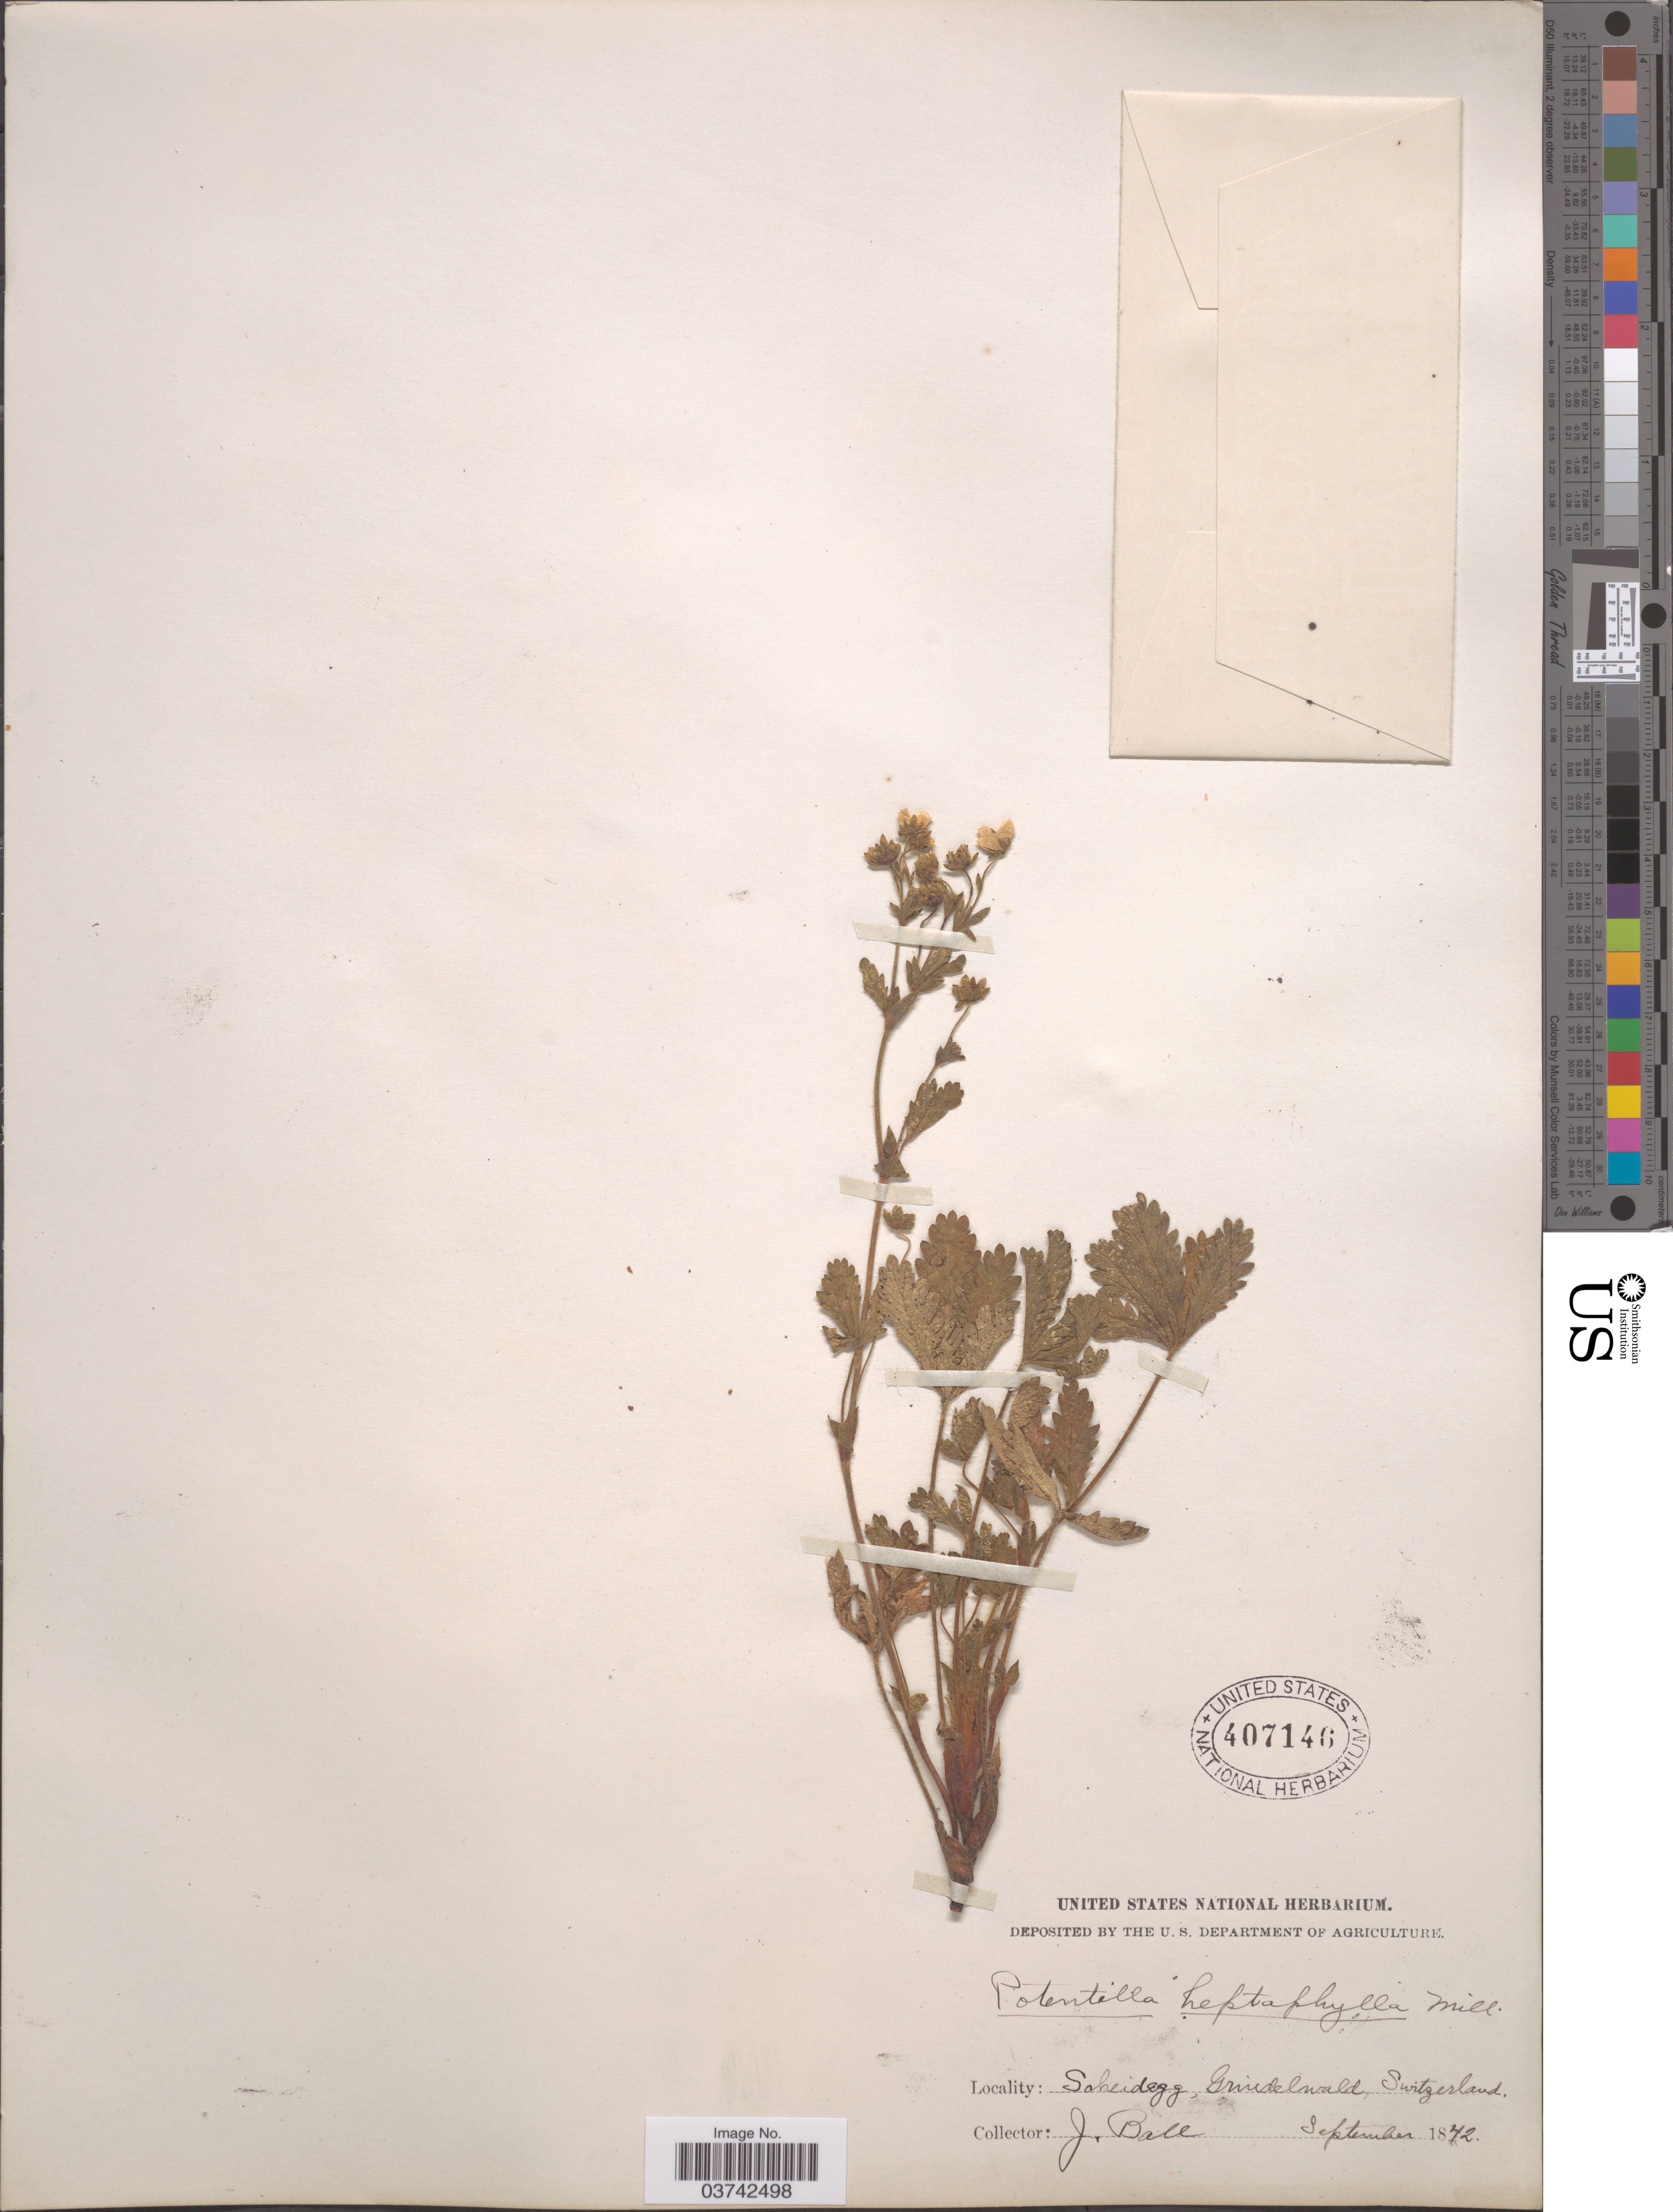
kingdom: Plantae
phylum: Tracheophyta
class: Magnoliopsida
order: Rosales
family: Rosaceae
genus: Potentilla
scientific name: Potentilla heptaphylla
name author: L.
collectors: J. Ball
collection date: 1842-09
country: Switzerland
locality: Scheidegg, Grindelwald.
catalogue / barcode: US 407146